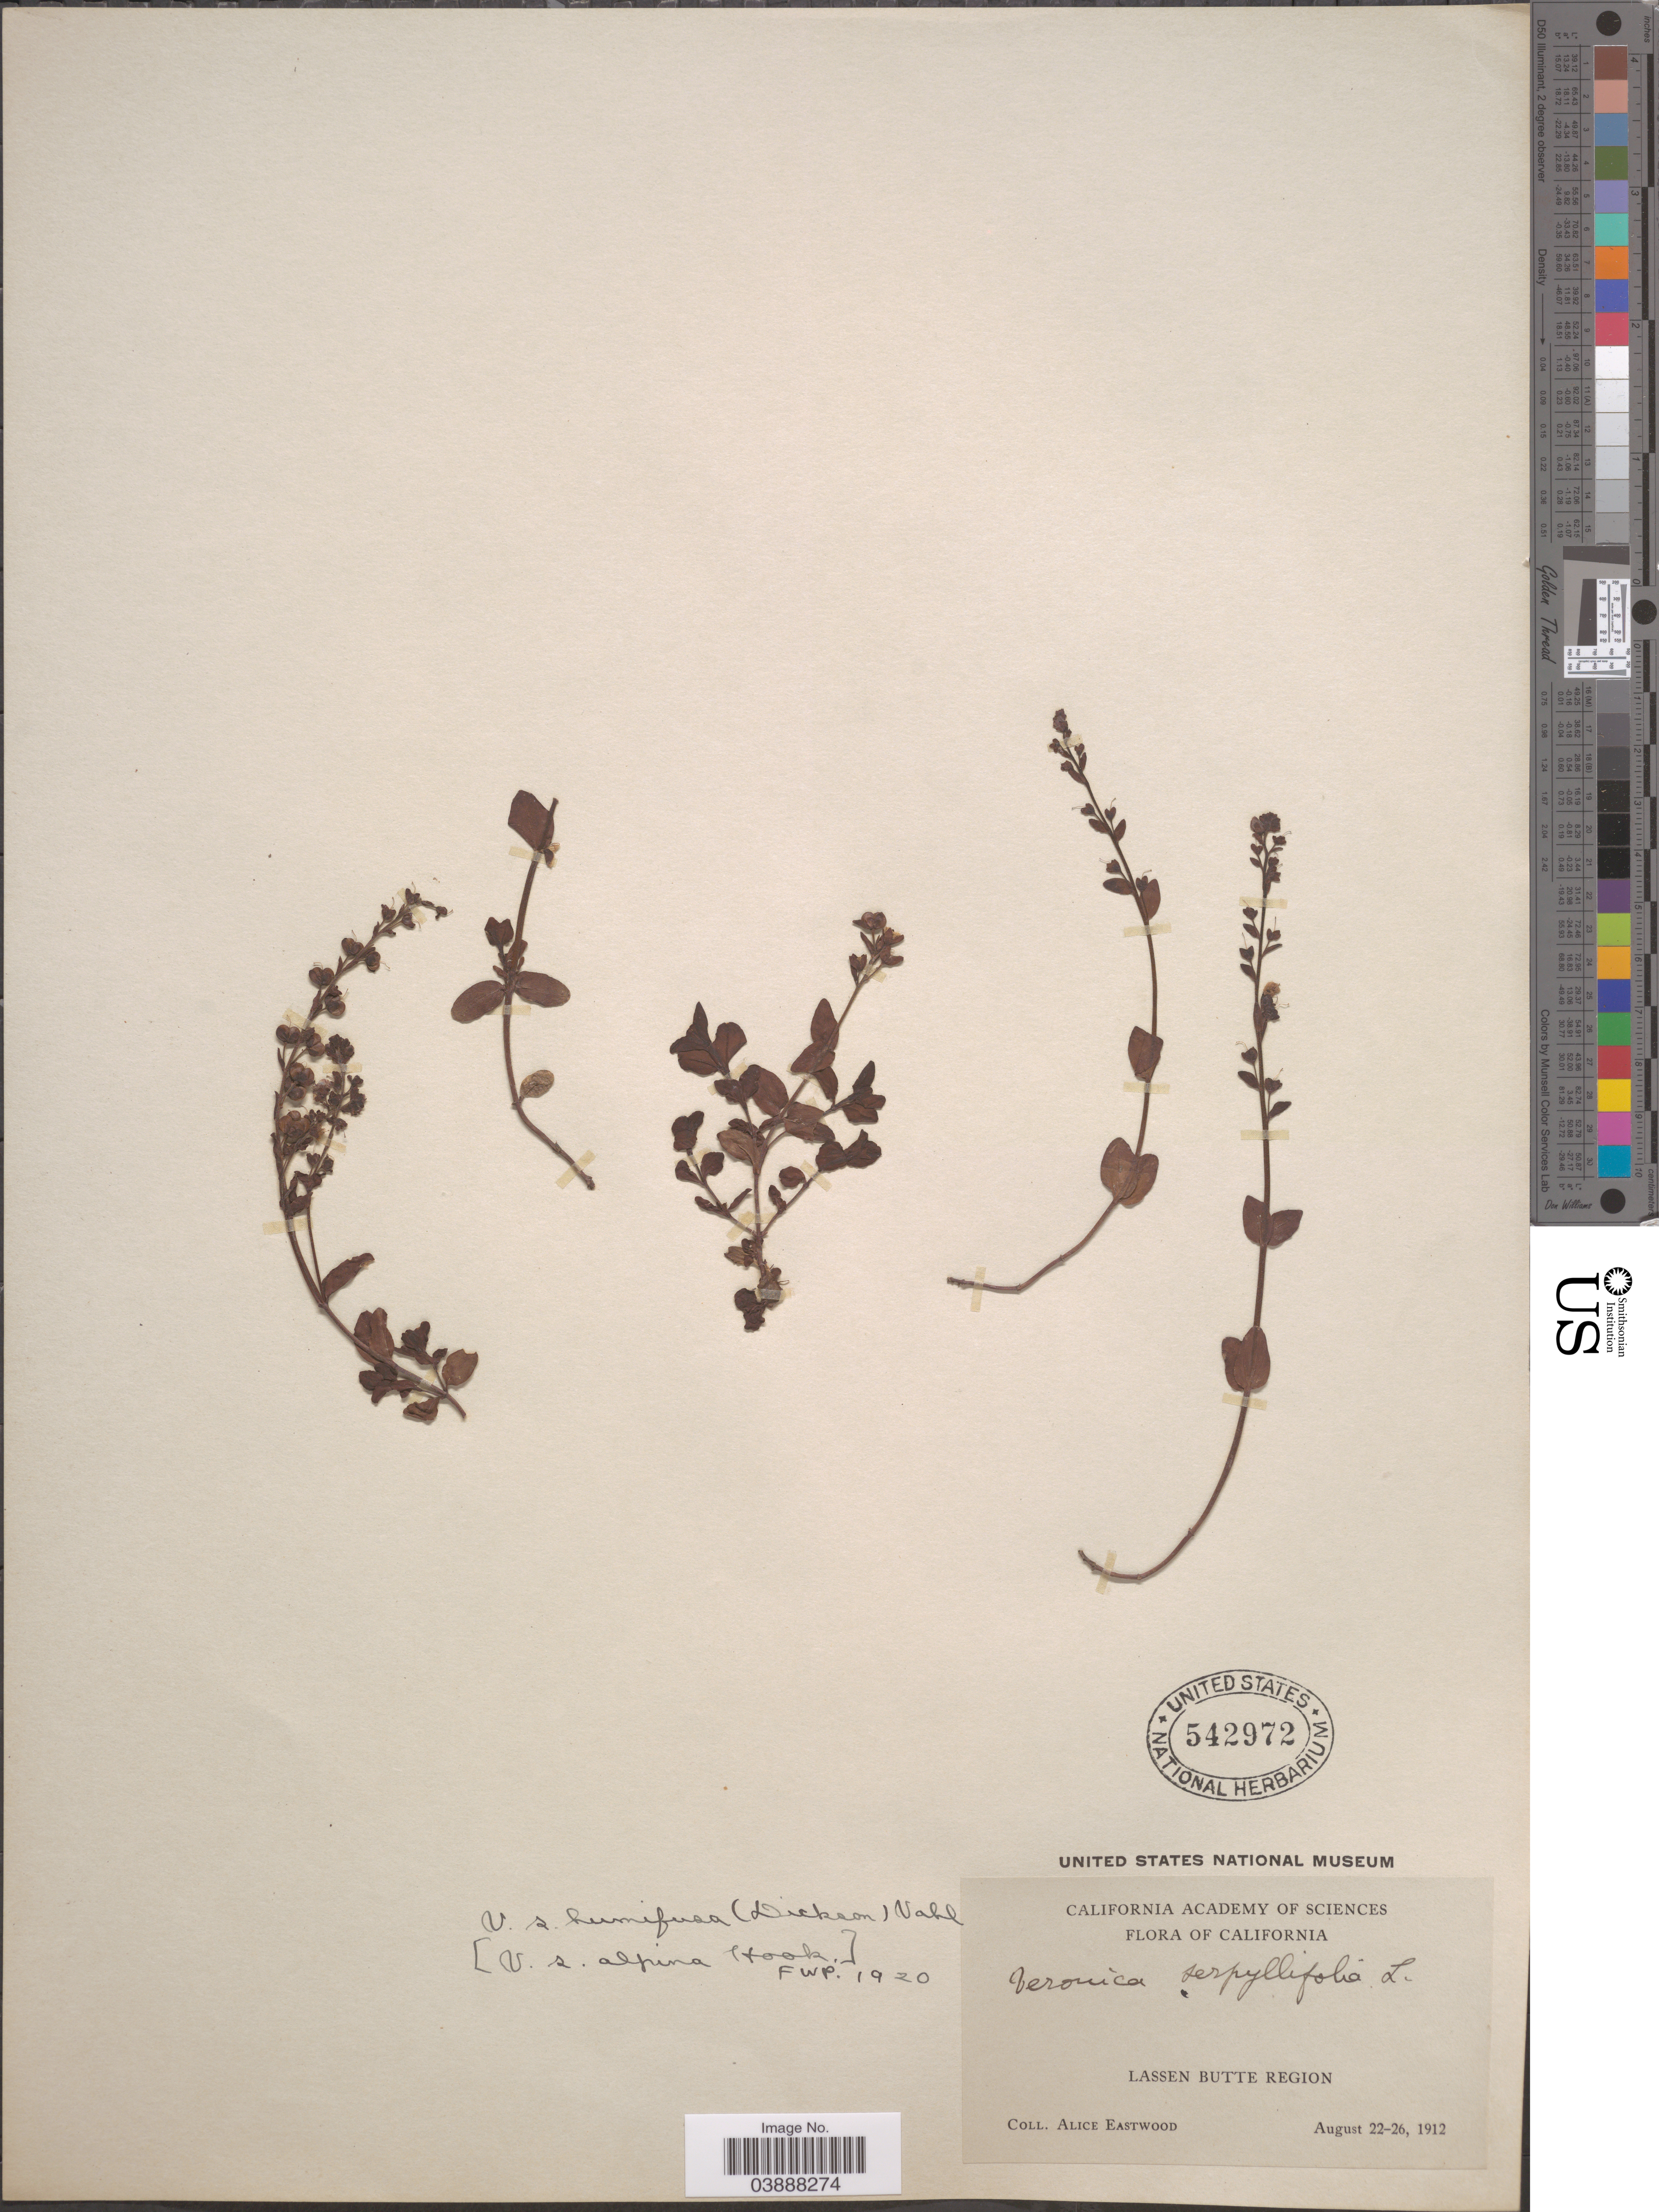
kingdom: Plantae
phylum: Tracheophyta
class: Magnoliopsida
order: Lamiales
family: Plantaginaceae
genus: Veronica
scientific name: Veronica serpyllifolia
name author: L.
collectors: A. Eastwood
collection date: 1912-08-22/1912-08-26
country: United States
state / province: California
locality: Lassen Butte Region.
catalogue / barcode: US 542972